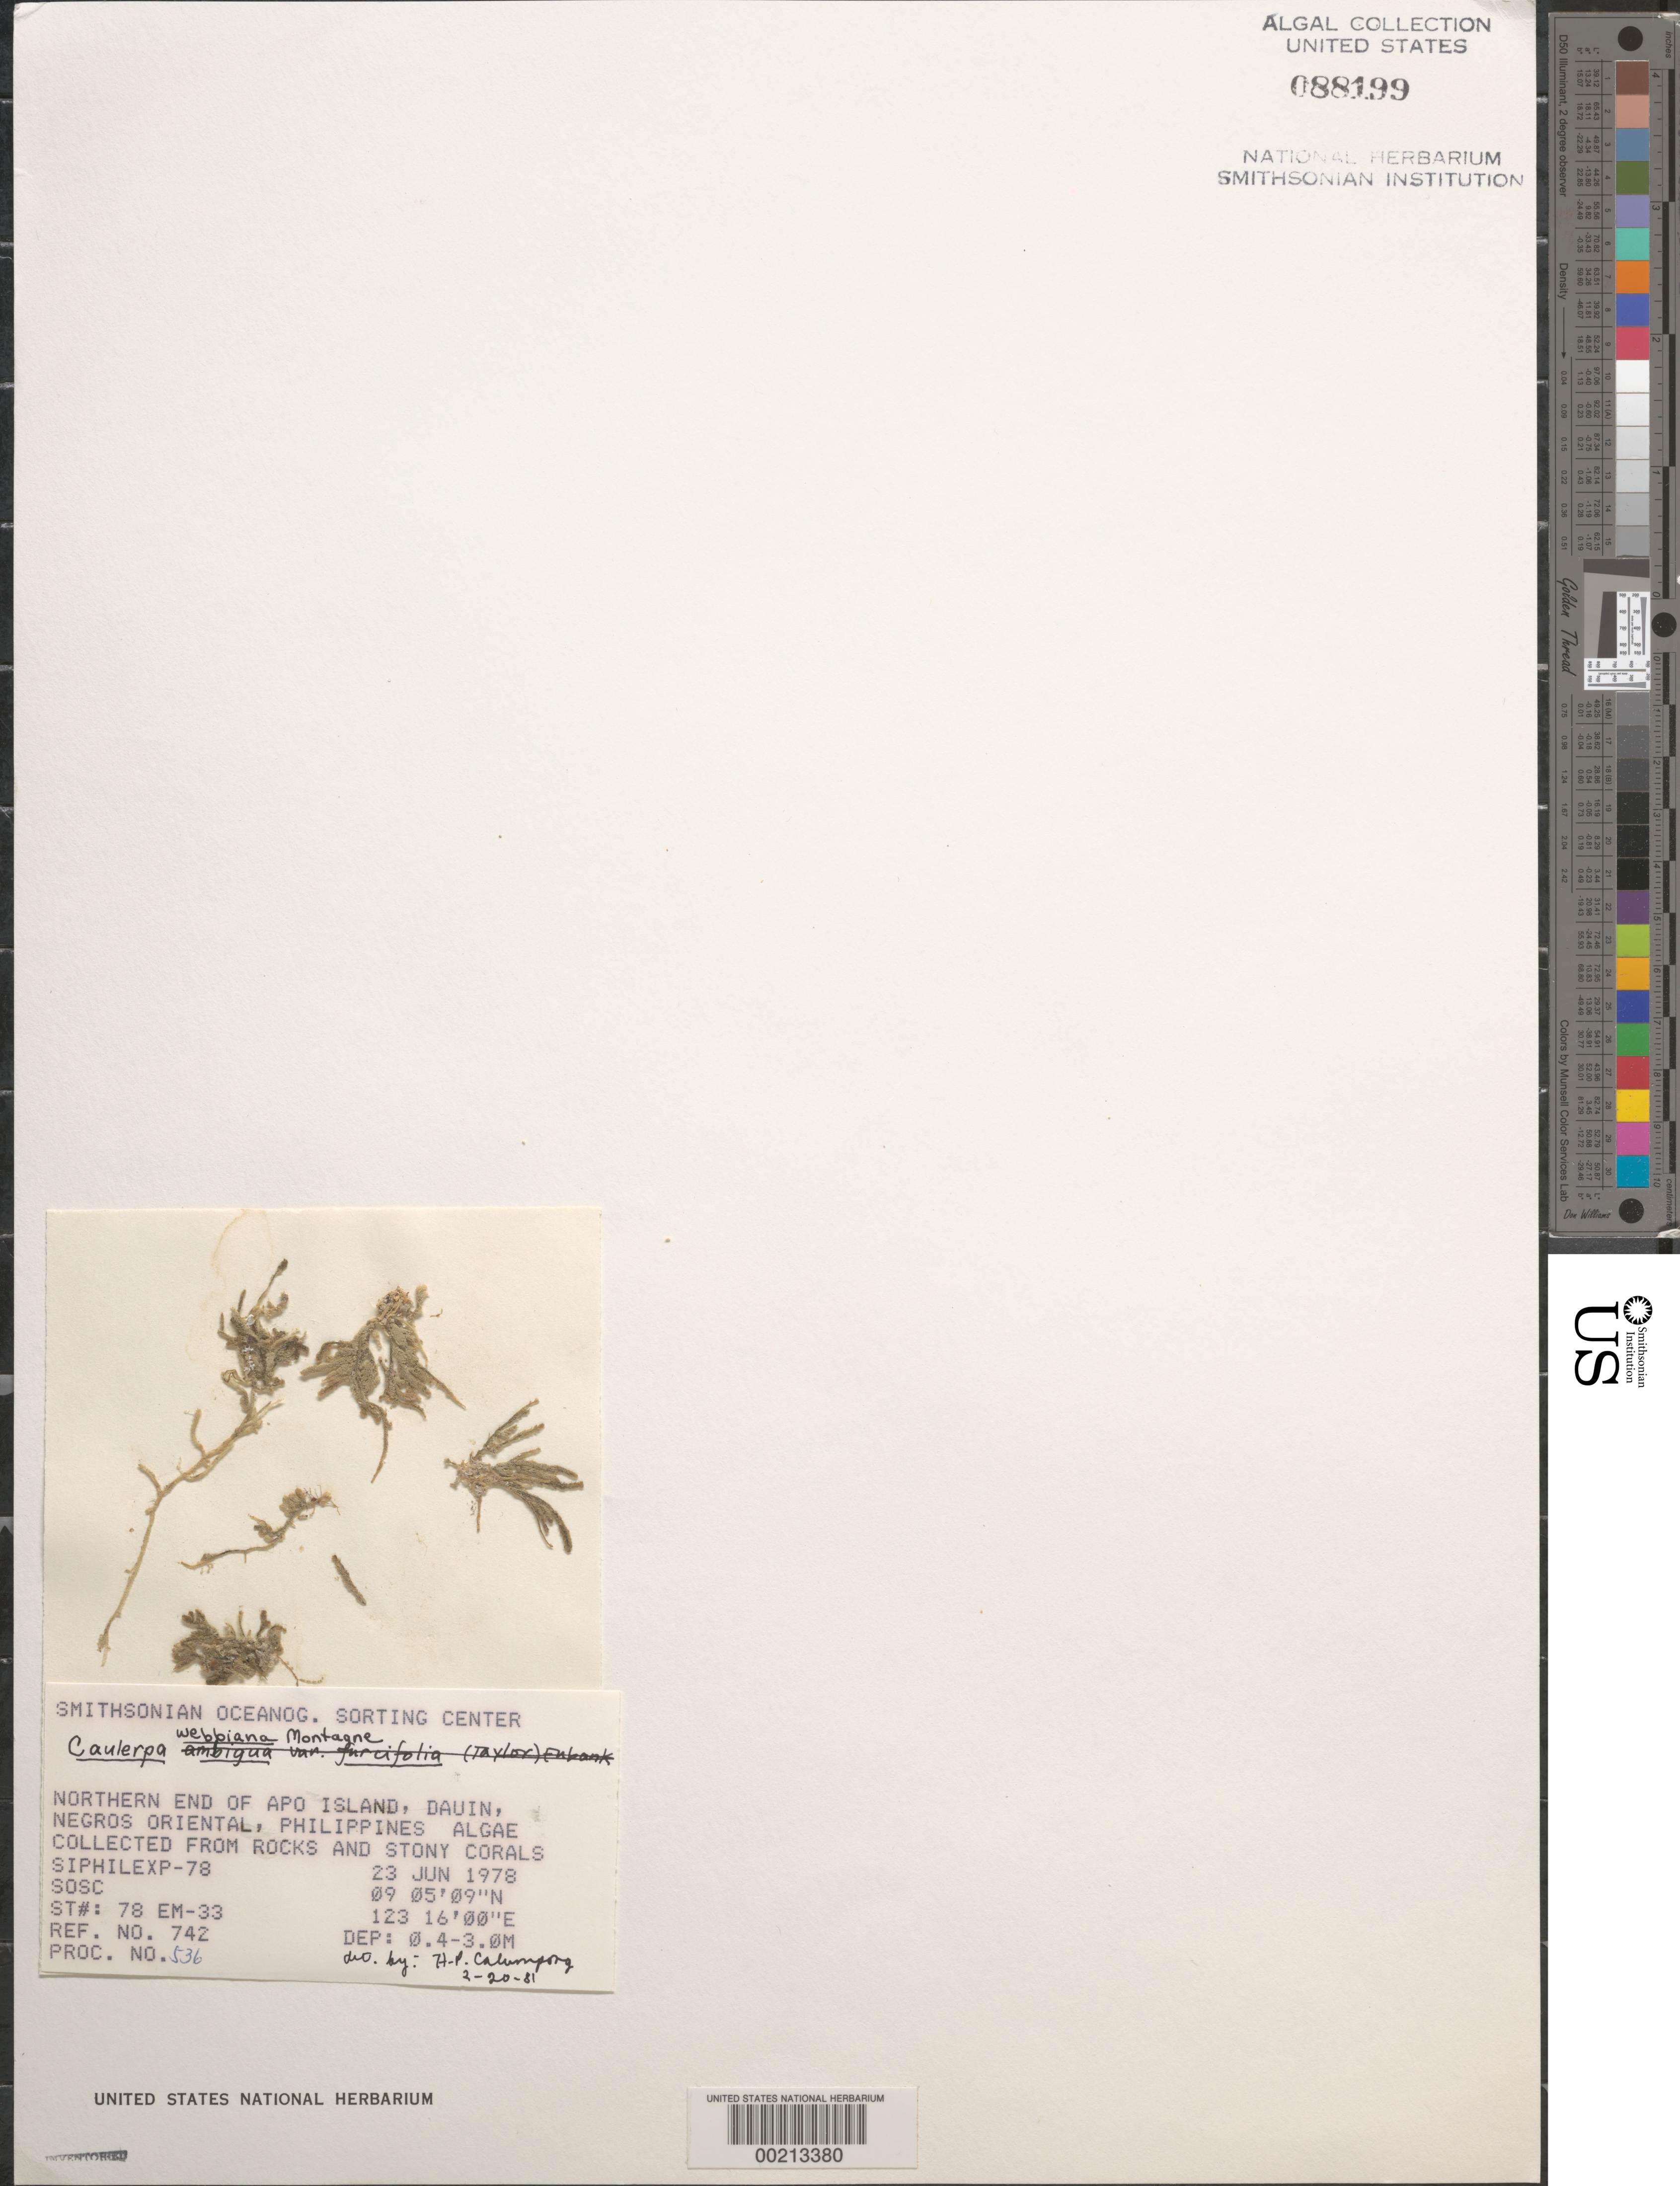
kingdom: Plantae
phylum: Chlorophyta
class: Ulvophyceae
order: Bryopsidales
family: Caulerpaceae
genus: Caulerpa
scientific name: Caulerpa webbiana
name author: Mont.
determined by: Calumpong, H. P.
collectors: SOSC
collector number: Station 78 Em-33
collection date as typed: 23 Jun 1978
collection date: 1978-06-23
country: Philippines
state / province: Central Visayas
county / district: Negros Oriental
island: Apo Island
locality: Apo island, dauin, negros oriental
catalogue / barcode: US 88199